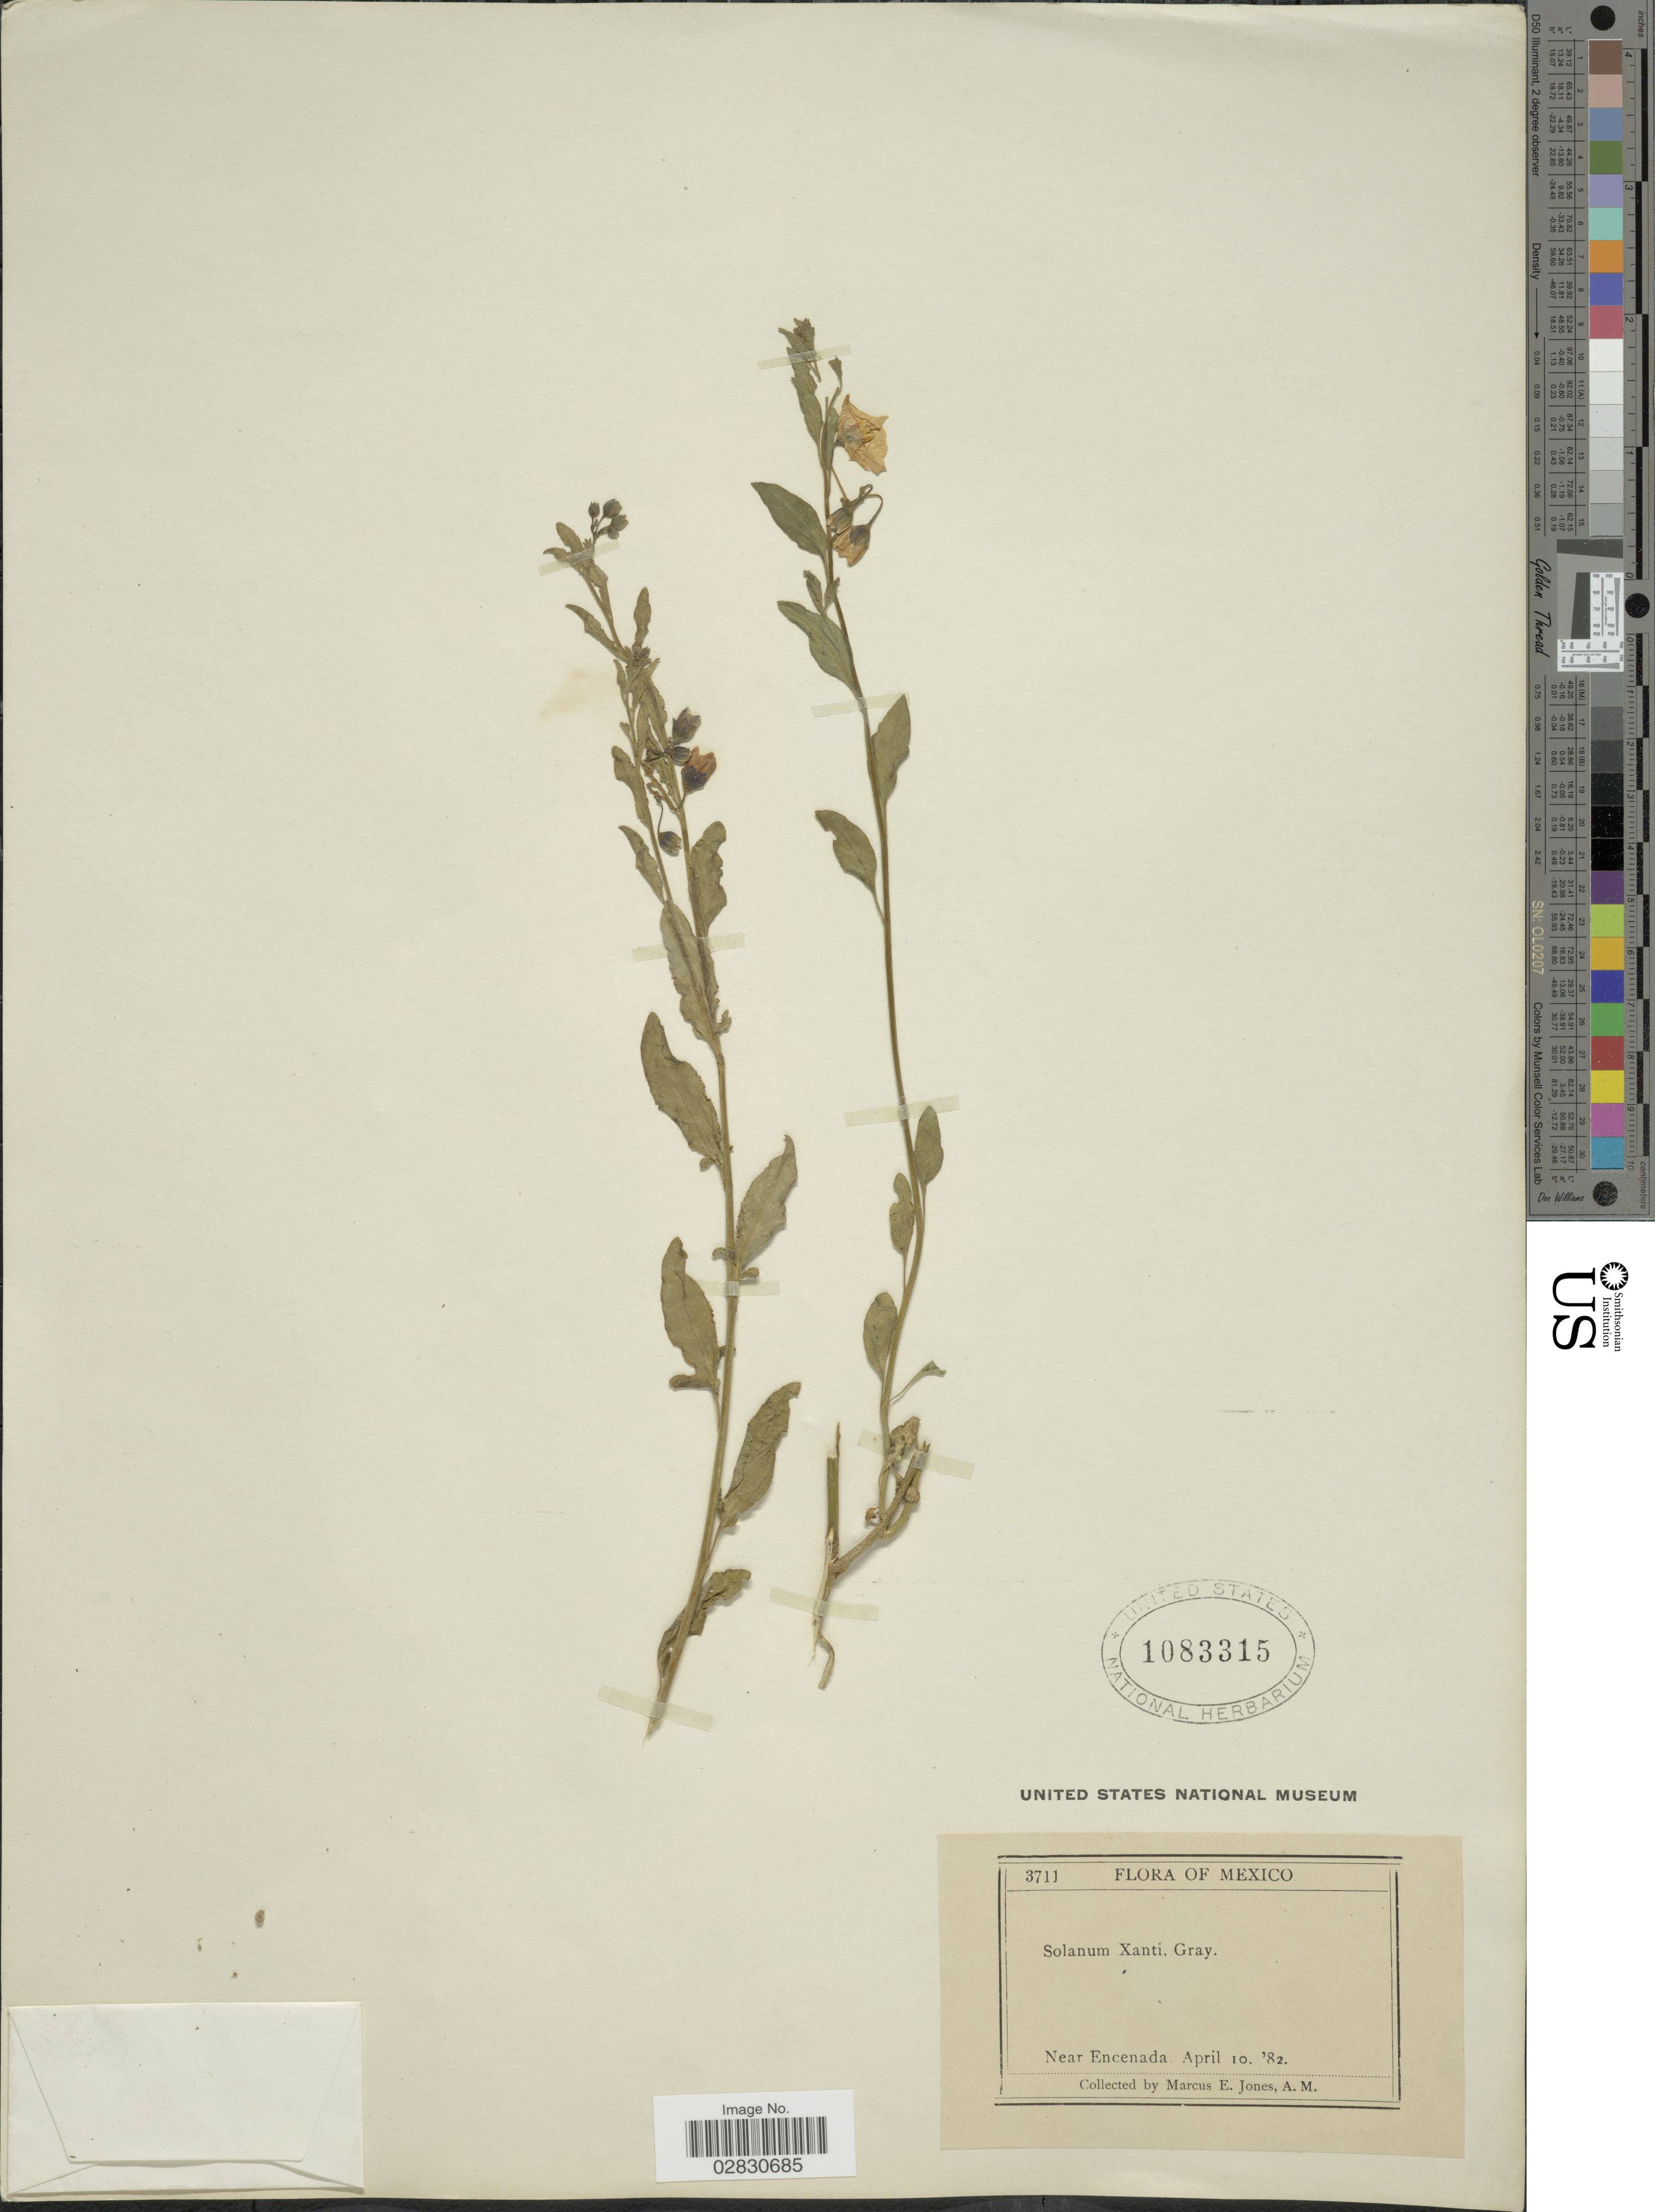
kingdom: Plantae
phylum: Tracheophyta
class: Magnoliopsida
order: Solanales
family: Solanaceae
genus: Solanum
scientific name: Solanum xanti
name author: A. Gray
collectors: M. E. Jones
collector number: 3711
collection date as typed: Transcribed d/m/y: 10/4/82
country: Mexico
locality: Near Encenada.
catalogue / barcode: US 1083315